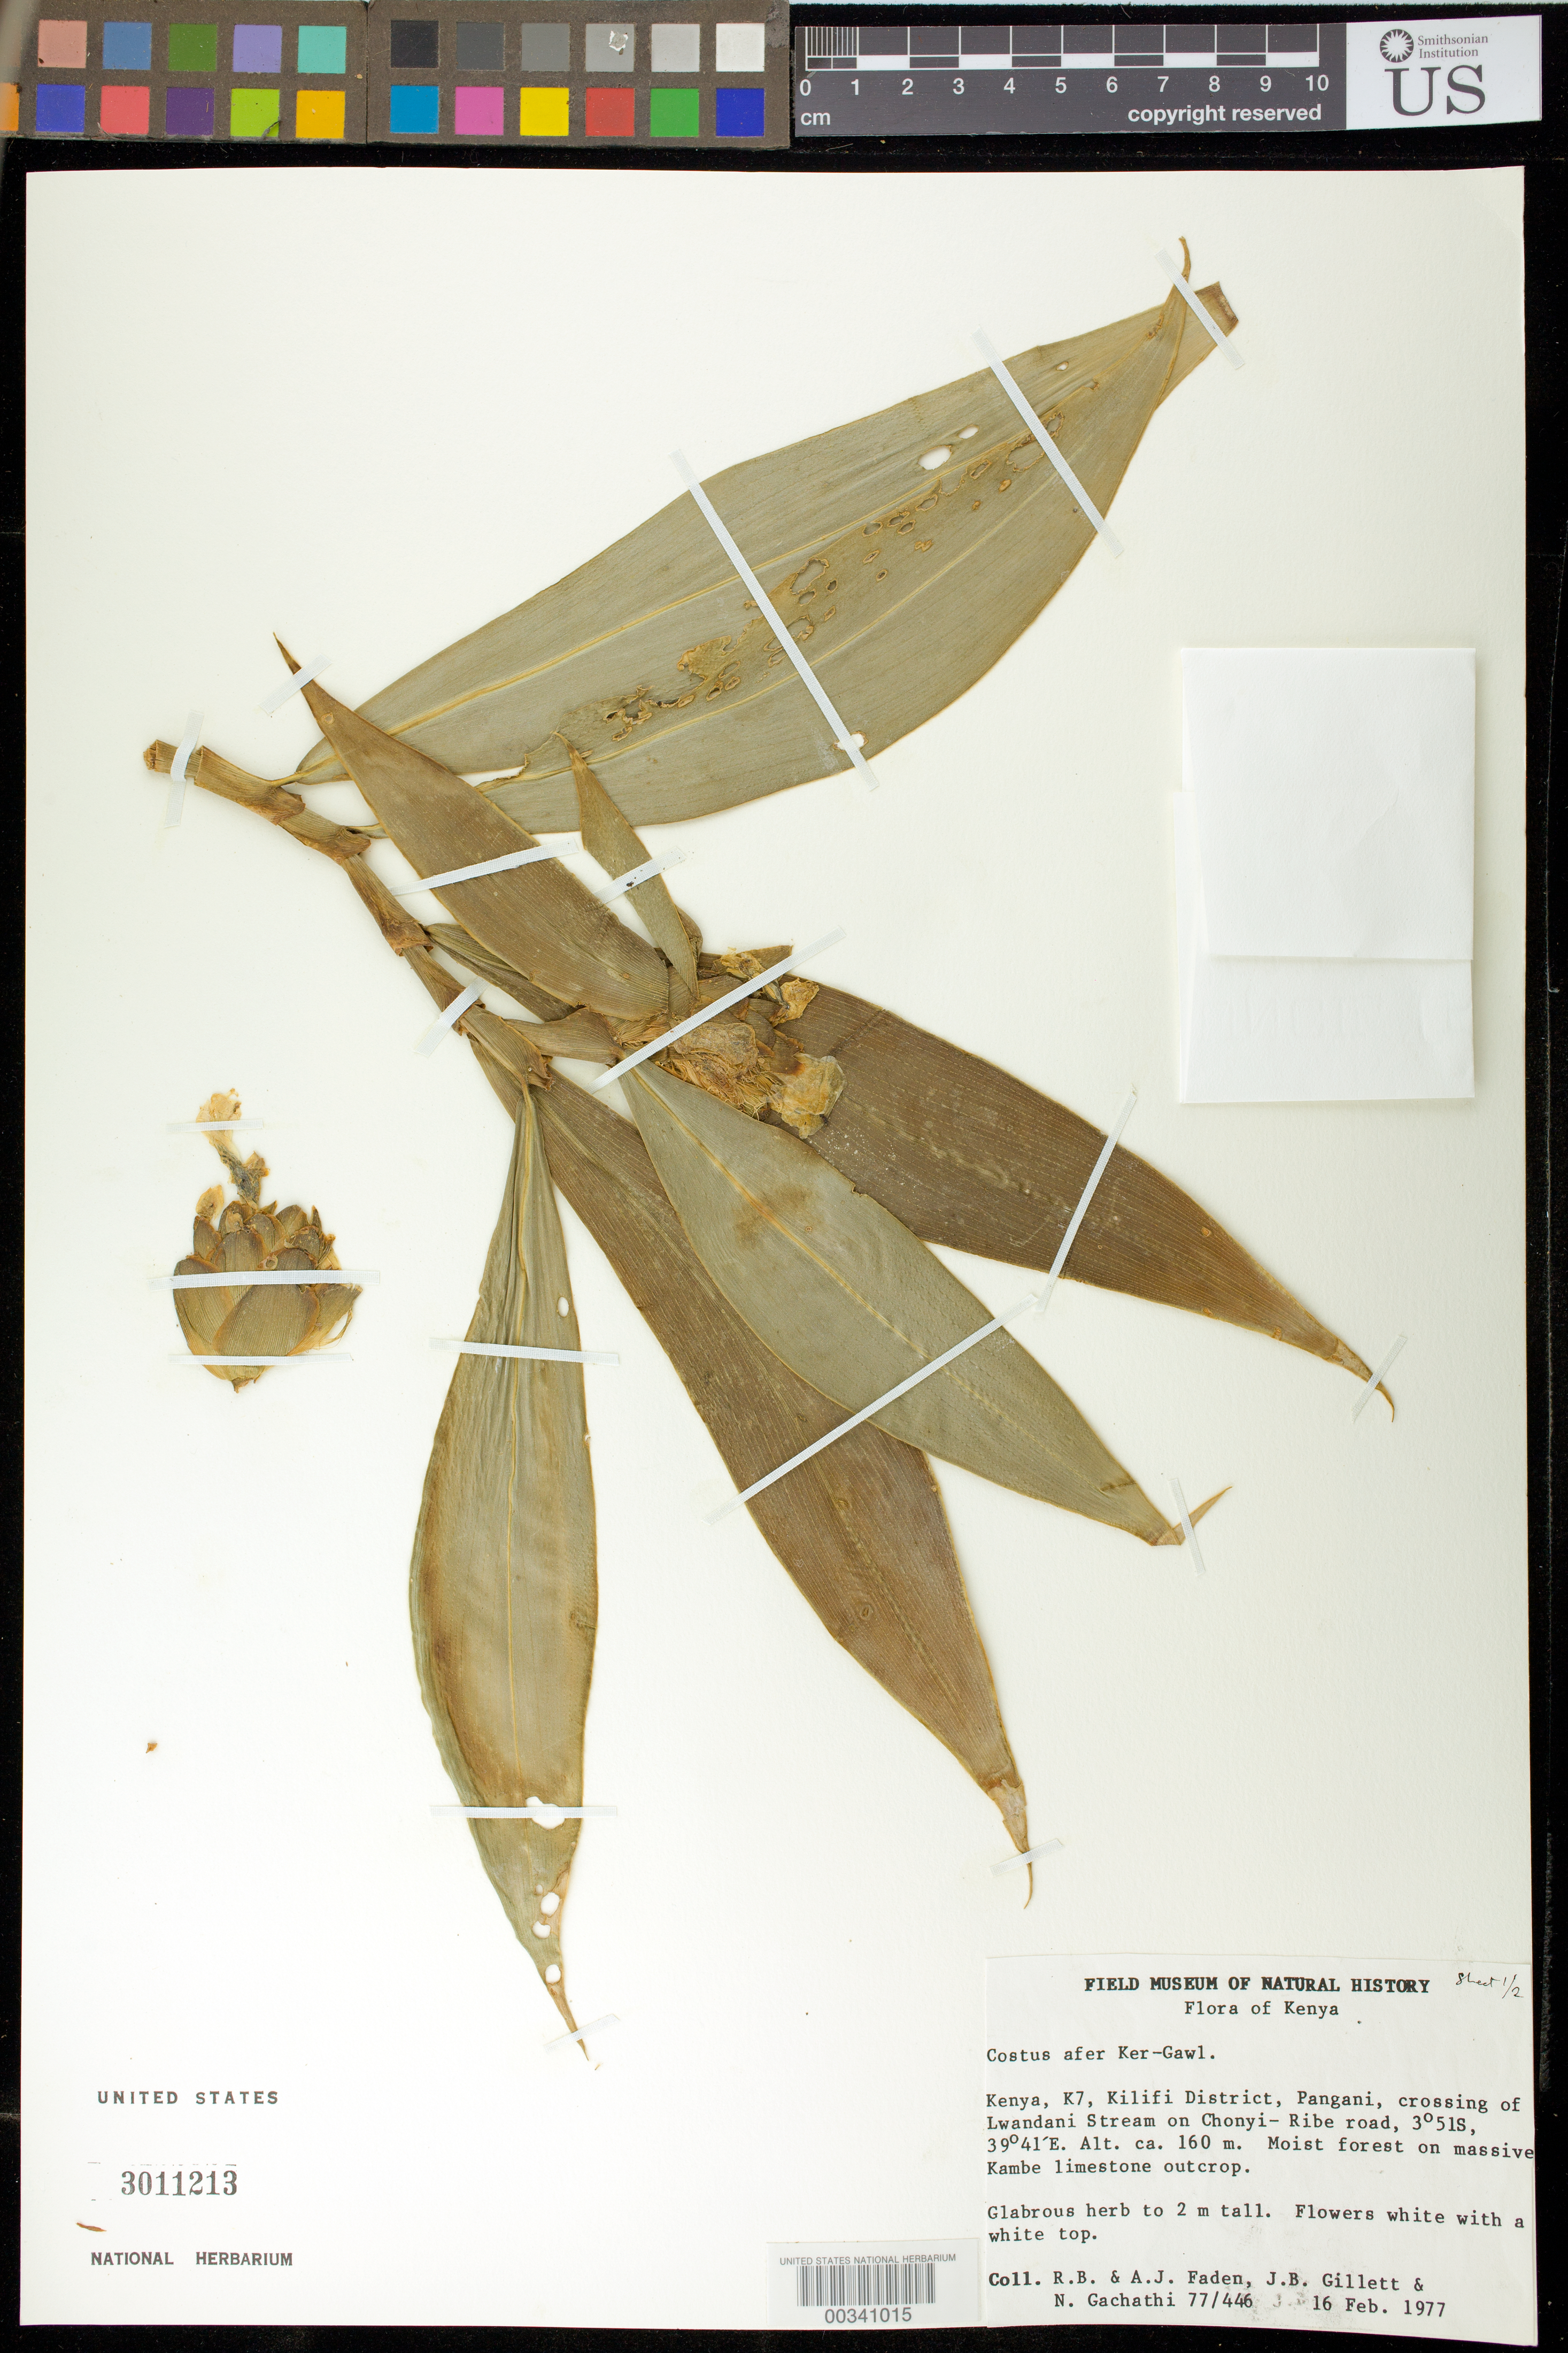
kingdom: Plantae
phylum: Tracheophyta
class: Liliopsida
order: Zingiberales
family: Costaceae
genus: Costus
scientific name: Costus afer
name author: Ker Gawl.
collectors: R. B. Faden, A. J. Faden, J. B. Gillett & N. Gachathi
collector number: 77/446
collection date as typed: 16 Feb 1977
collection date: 1977-02-16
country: Kenya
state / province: Kilifi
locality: K7, kilifi dist, pangani, crossing of lwandani stream on chonyi-ribe road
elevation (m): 160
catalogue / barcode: US 3011213